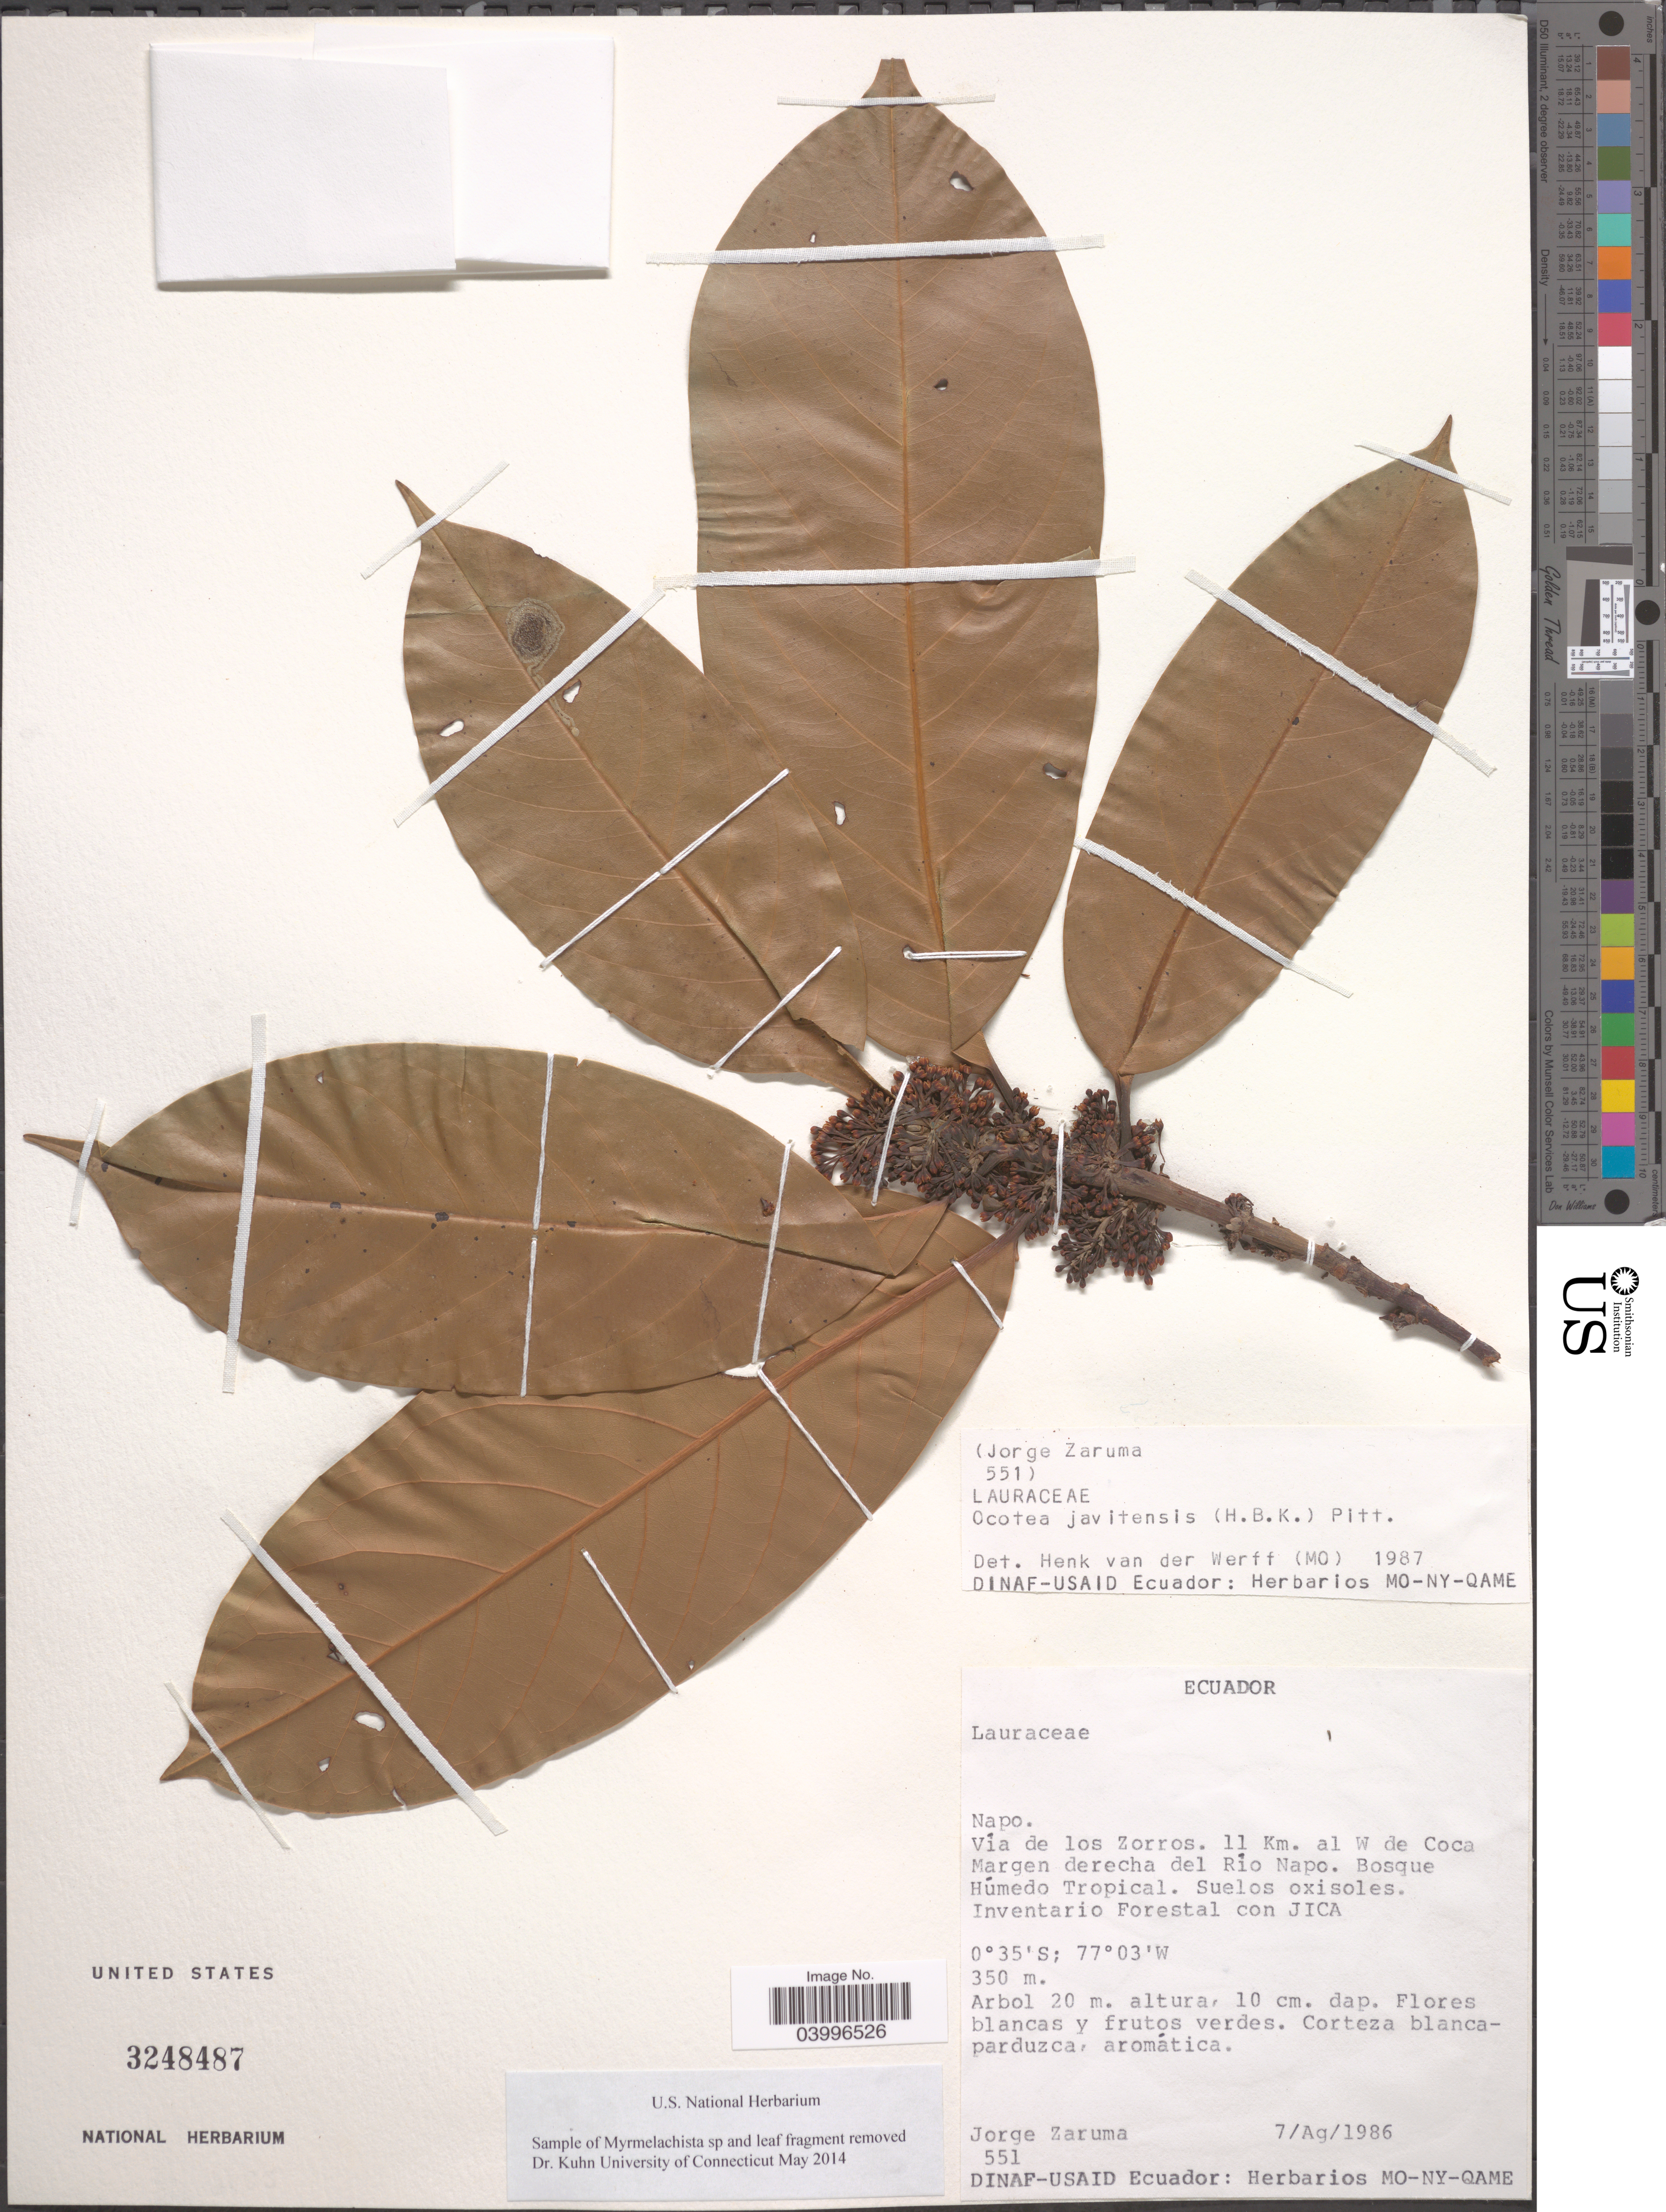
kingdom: Plantae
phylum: Tracheophyta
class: Magnoliopsida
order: Laurales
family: Lauraceae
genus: Ocotea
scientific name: Ocotea javitensis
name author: (Kunth) Pittier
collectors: J. Zaruma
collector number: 551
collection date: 1986-08-07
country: Ecuador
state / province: Napo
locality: Via de los Zorros. 11 Km. al W de Coca Margen derecha del Rio Napo. Bosque Húmedo Tropical. Suelos oxisoles. Inventario Forestal con JICA.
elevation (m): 350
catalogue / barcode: US 3248487